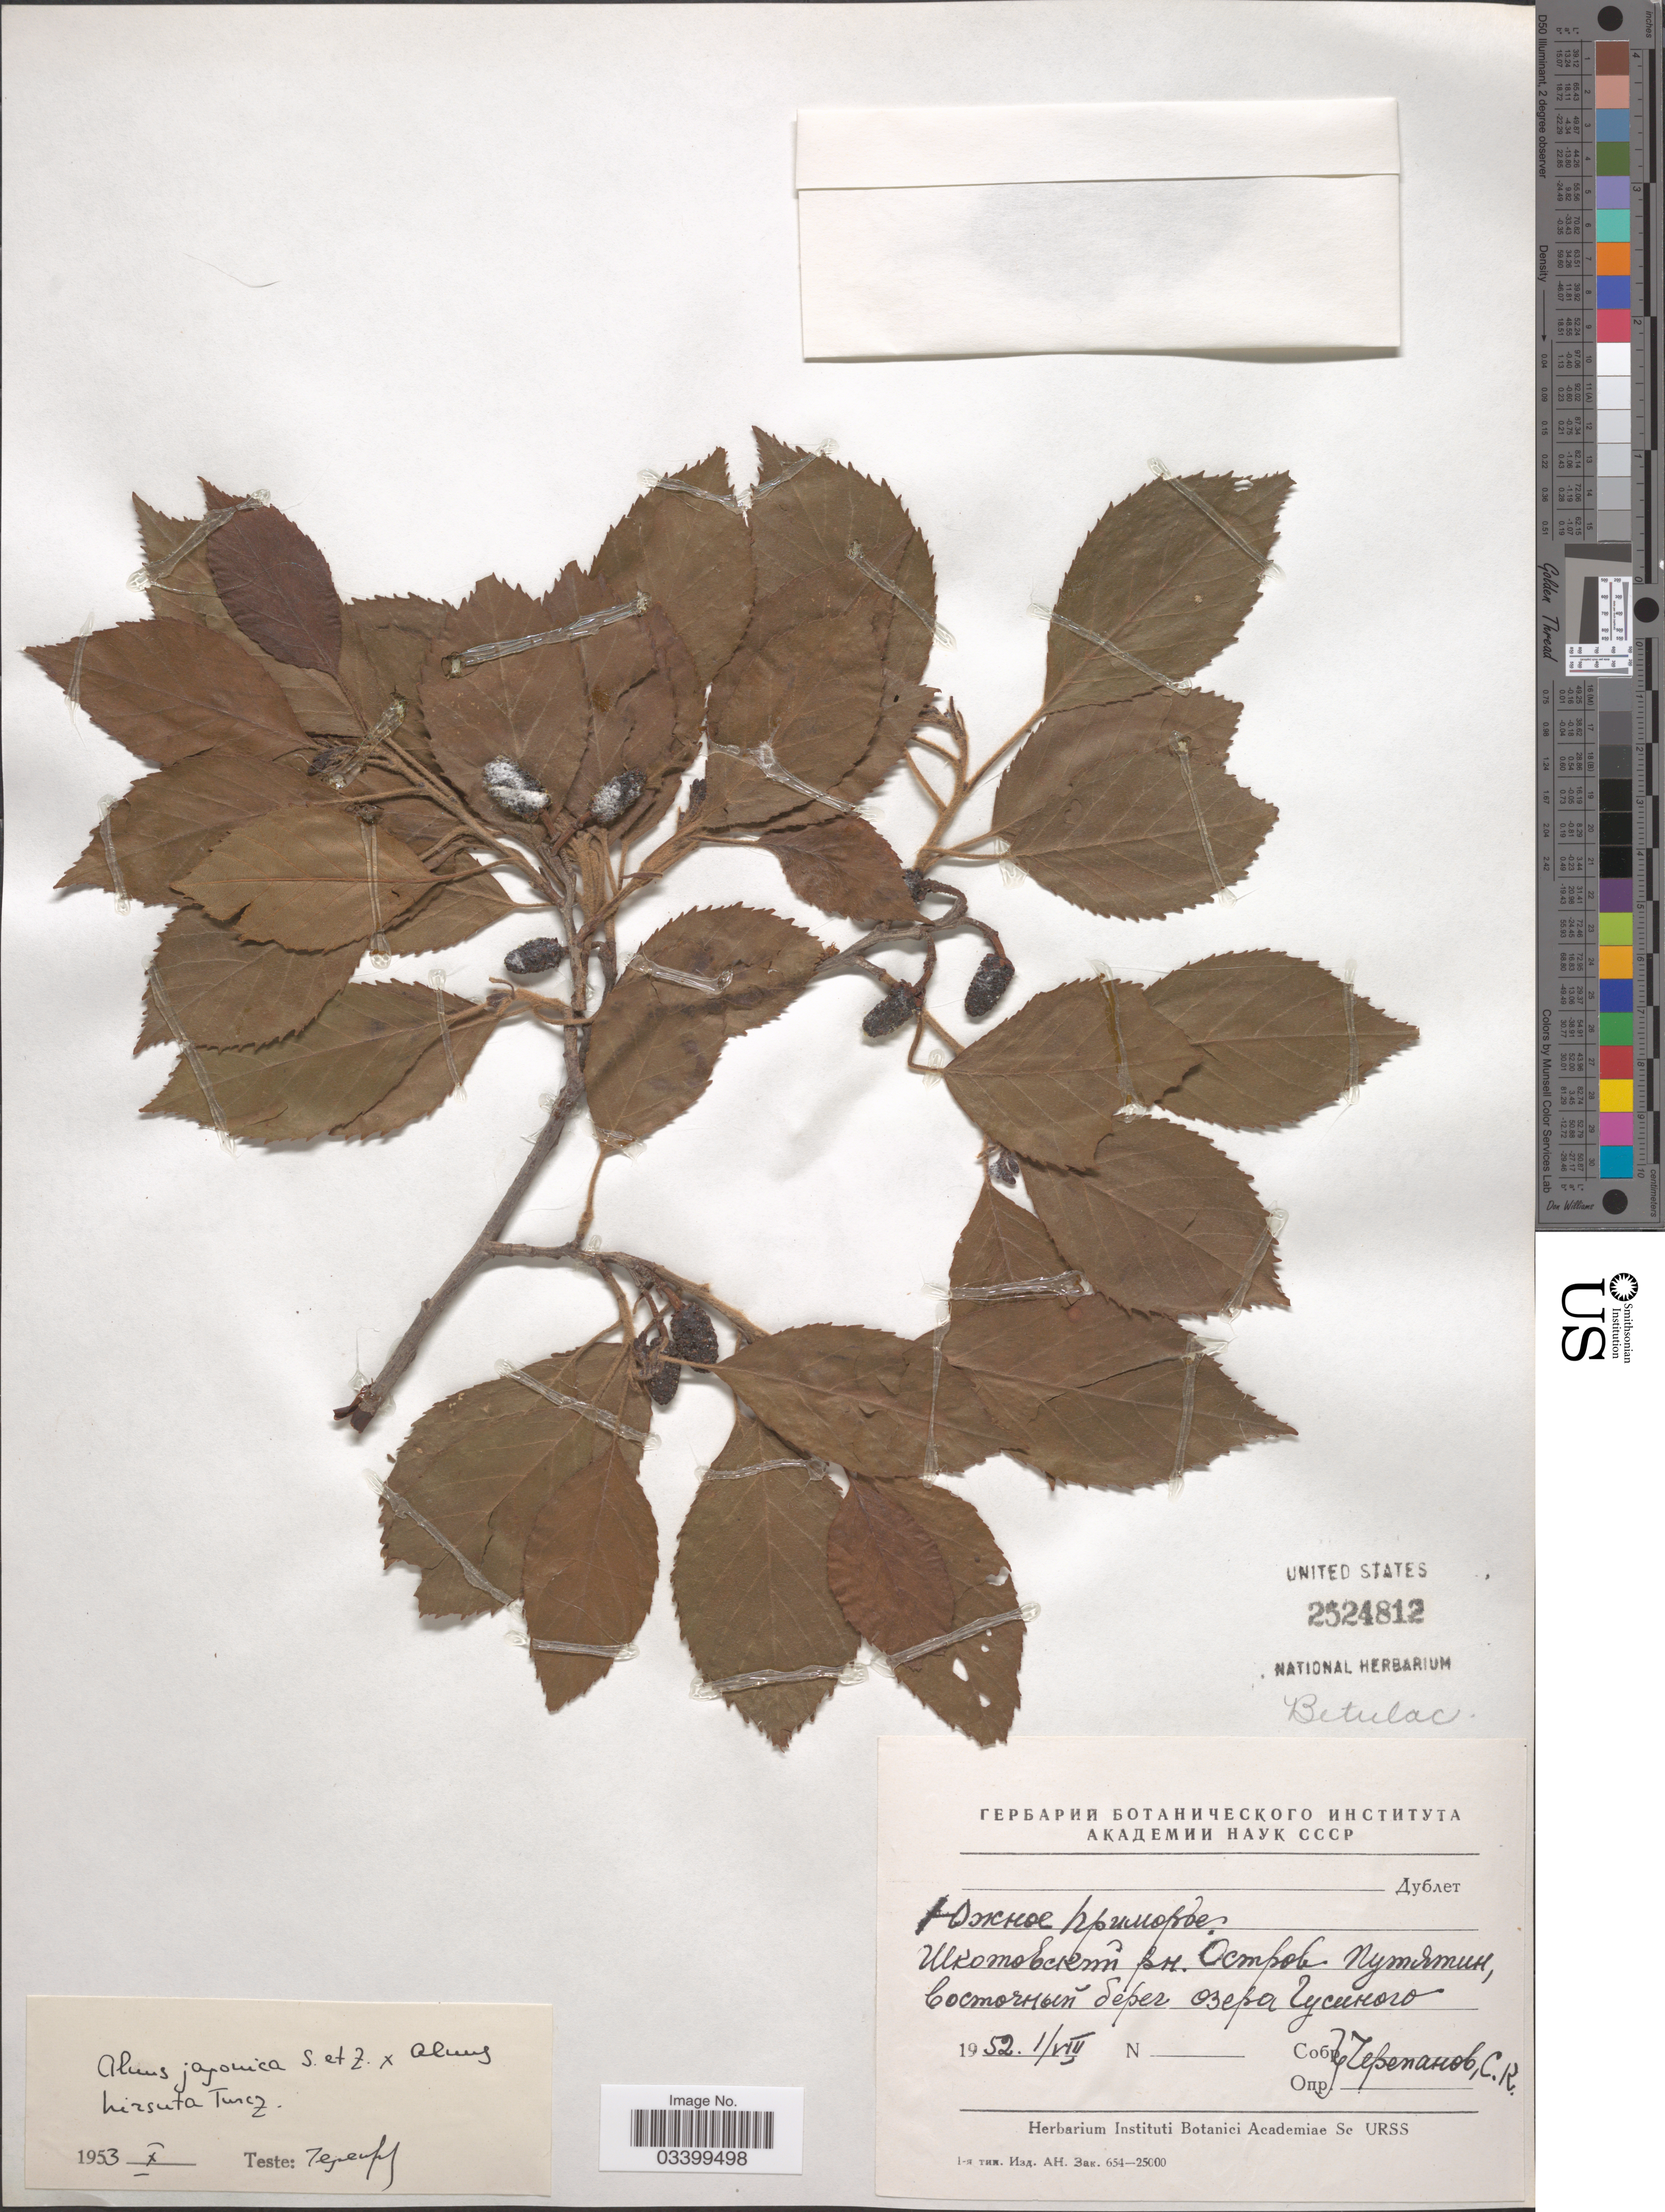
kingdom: Plantae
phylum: Tracheophyta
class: Magnoliopsida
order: Fagales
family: Betulaceae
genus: Alnus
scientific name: Alnus japonica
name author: (Thunb.) Steud.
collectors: S. Cherepanov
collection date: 1952-08-01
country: Russian Federation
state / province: Primorsky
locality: Shkotovskiy, Putyatin Island.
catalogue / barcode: US 2524812